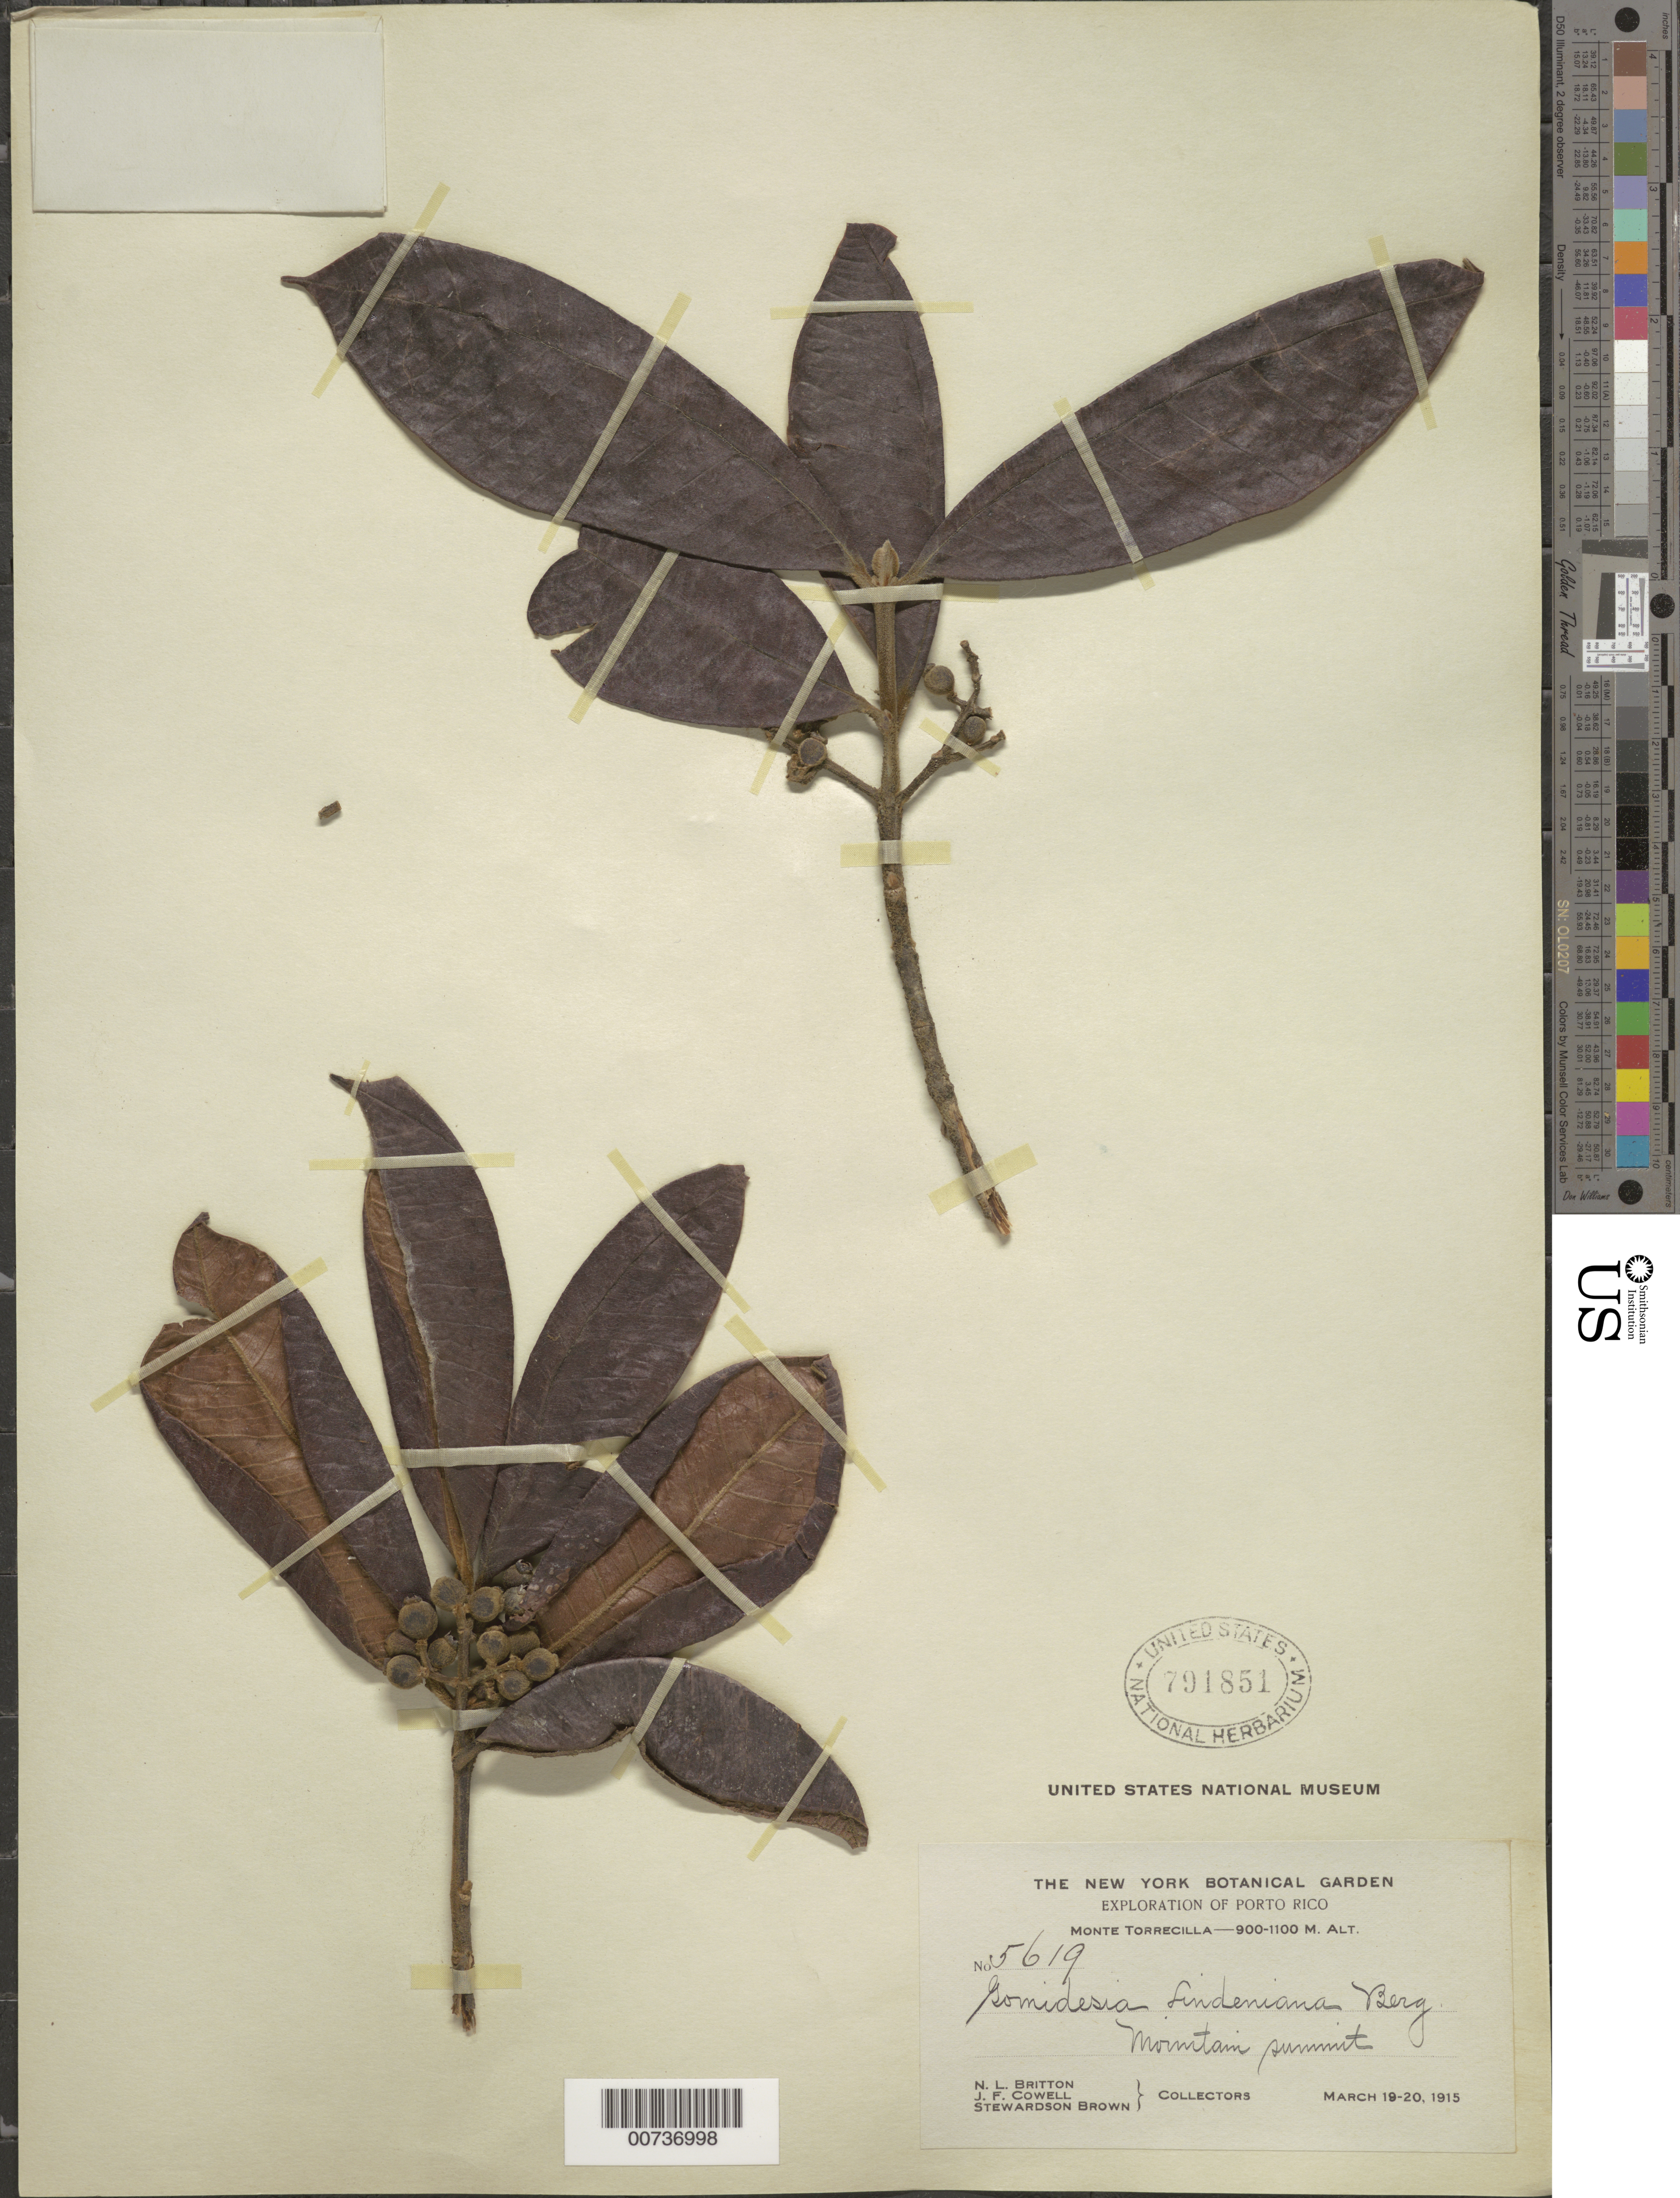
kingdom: Plantae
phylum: Tracheophyta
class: Magnoliopsida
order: Myrtales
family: Myrtaceae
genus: Myrcia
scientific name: Myrcia fenzliana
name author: O. Berg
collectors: N. Britton, J. F. Cowell & S. Brown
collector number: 5619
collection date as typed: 19 Mar 1915 to 20 Mar 1915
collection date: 1915-03-19/1915-03-20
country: Puerto Rico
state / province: Barranquitas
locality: Monte Torrecilla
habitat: Mountain summit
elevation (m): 900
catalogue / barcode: US 791851